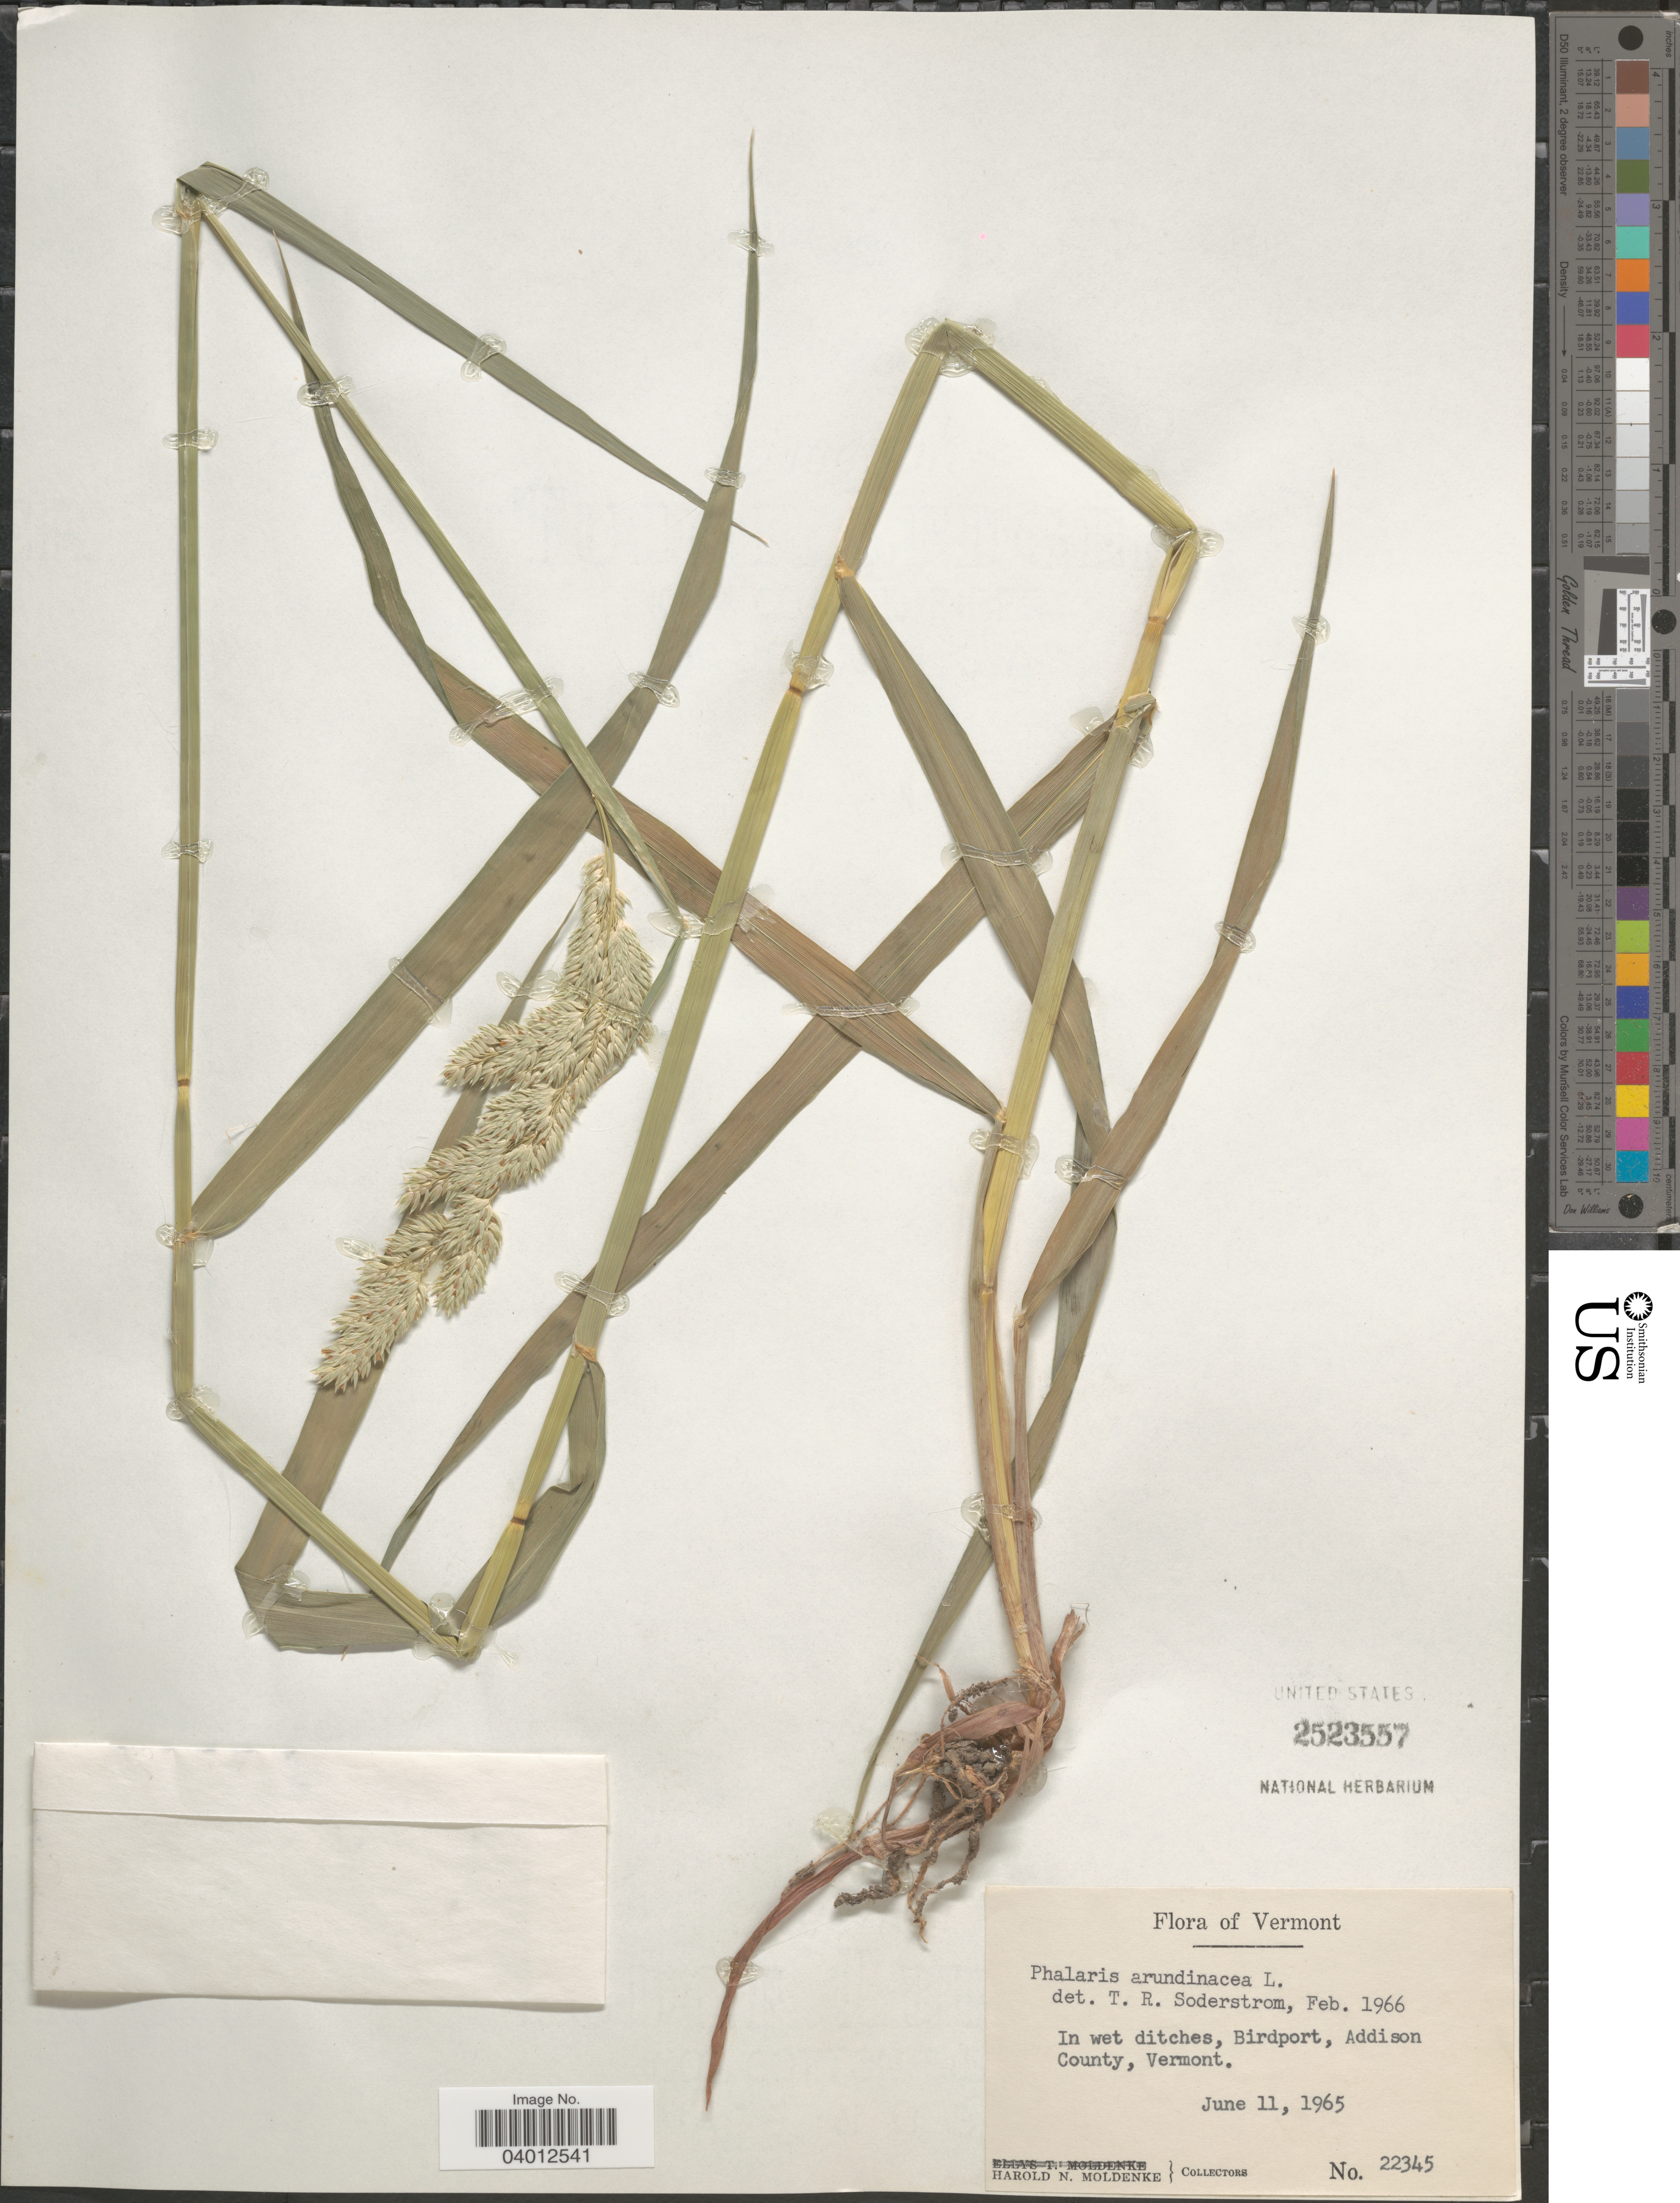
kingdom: Plantae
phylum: Tracheophyta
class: Liliopsida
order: Poales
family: Poaceae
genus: Phalaris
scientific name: Phalaris arundinacea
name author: L.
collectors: H. N. Moldenke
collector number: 22345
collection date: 1965-06-11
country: United States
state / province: Vermont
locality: In wet ditches, Birdport, Addison County.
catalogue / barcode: US 2523557